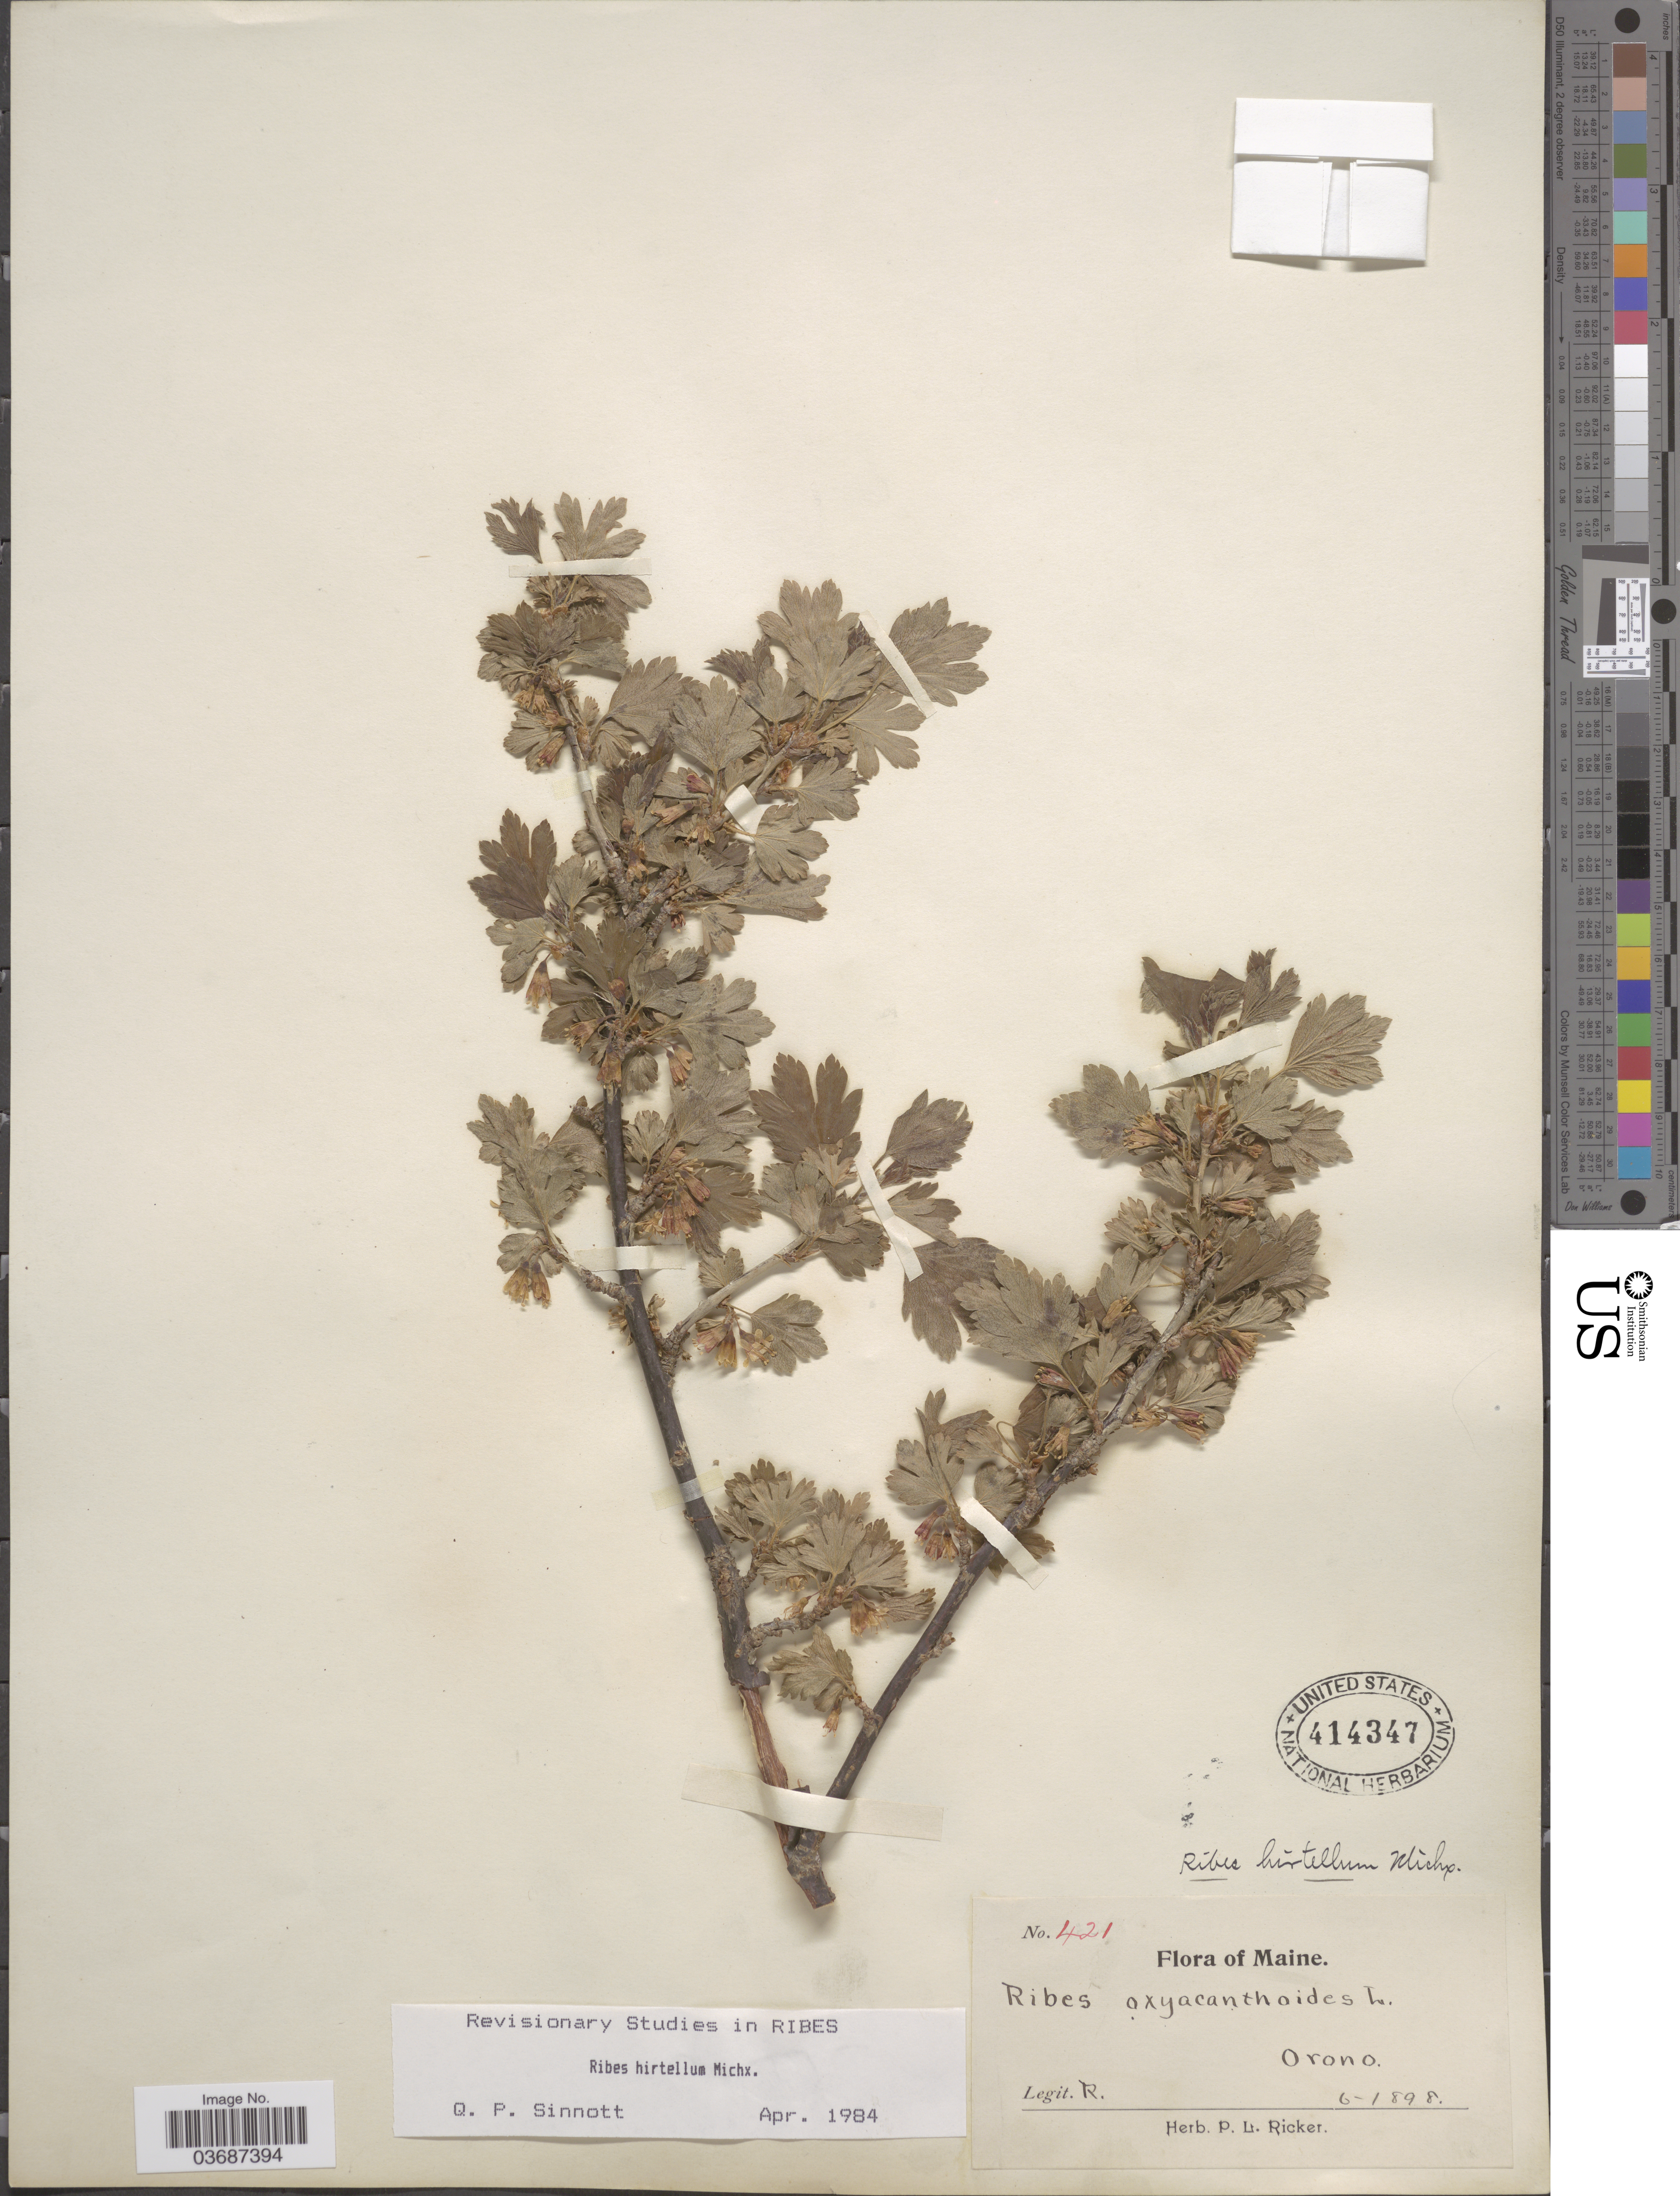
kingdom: Plantae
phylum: Tracheophyta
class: Magnoliopsida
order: Saxifragales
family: Grossulariaceae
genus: Ribes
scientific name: Ribes hirtellum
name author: Michx.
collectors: P. Ricker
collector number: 421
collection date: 1898-06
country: United States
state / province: Maine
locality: Orono.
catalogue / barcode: US 414347